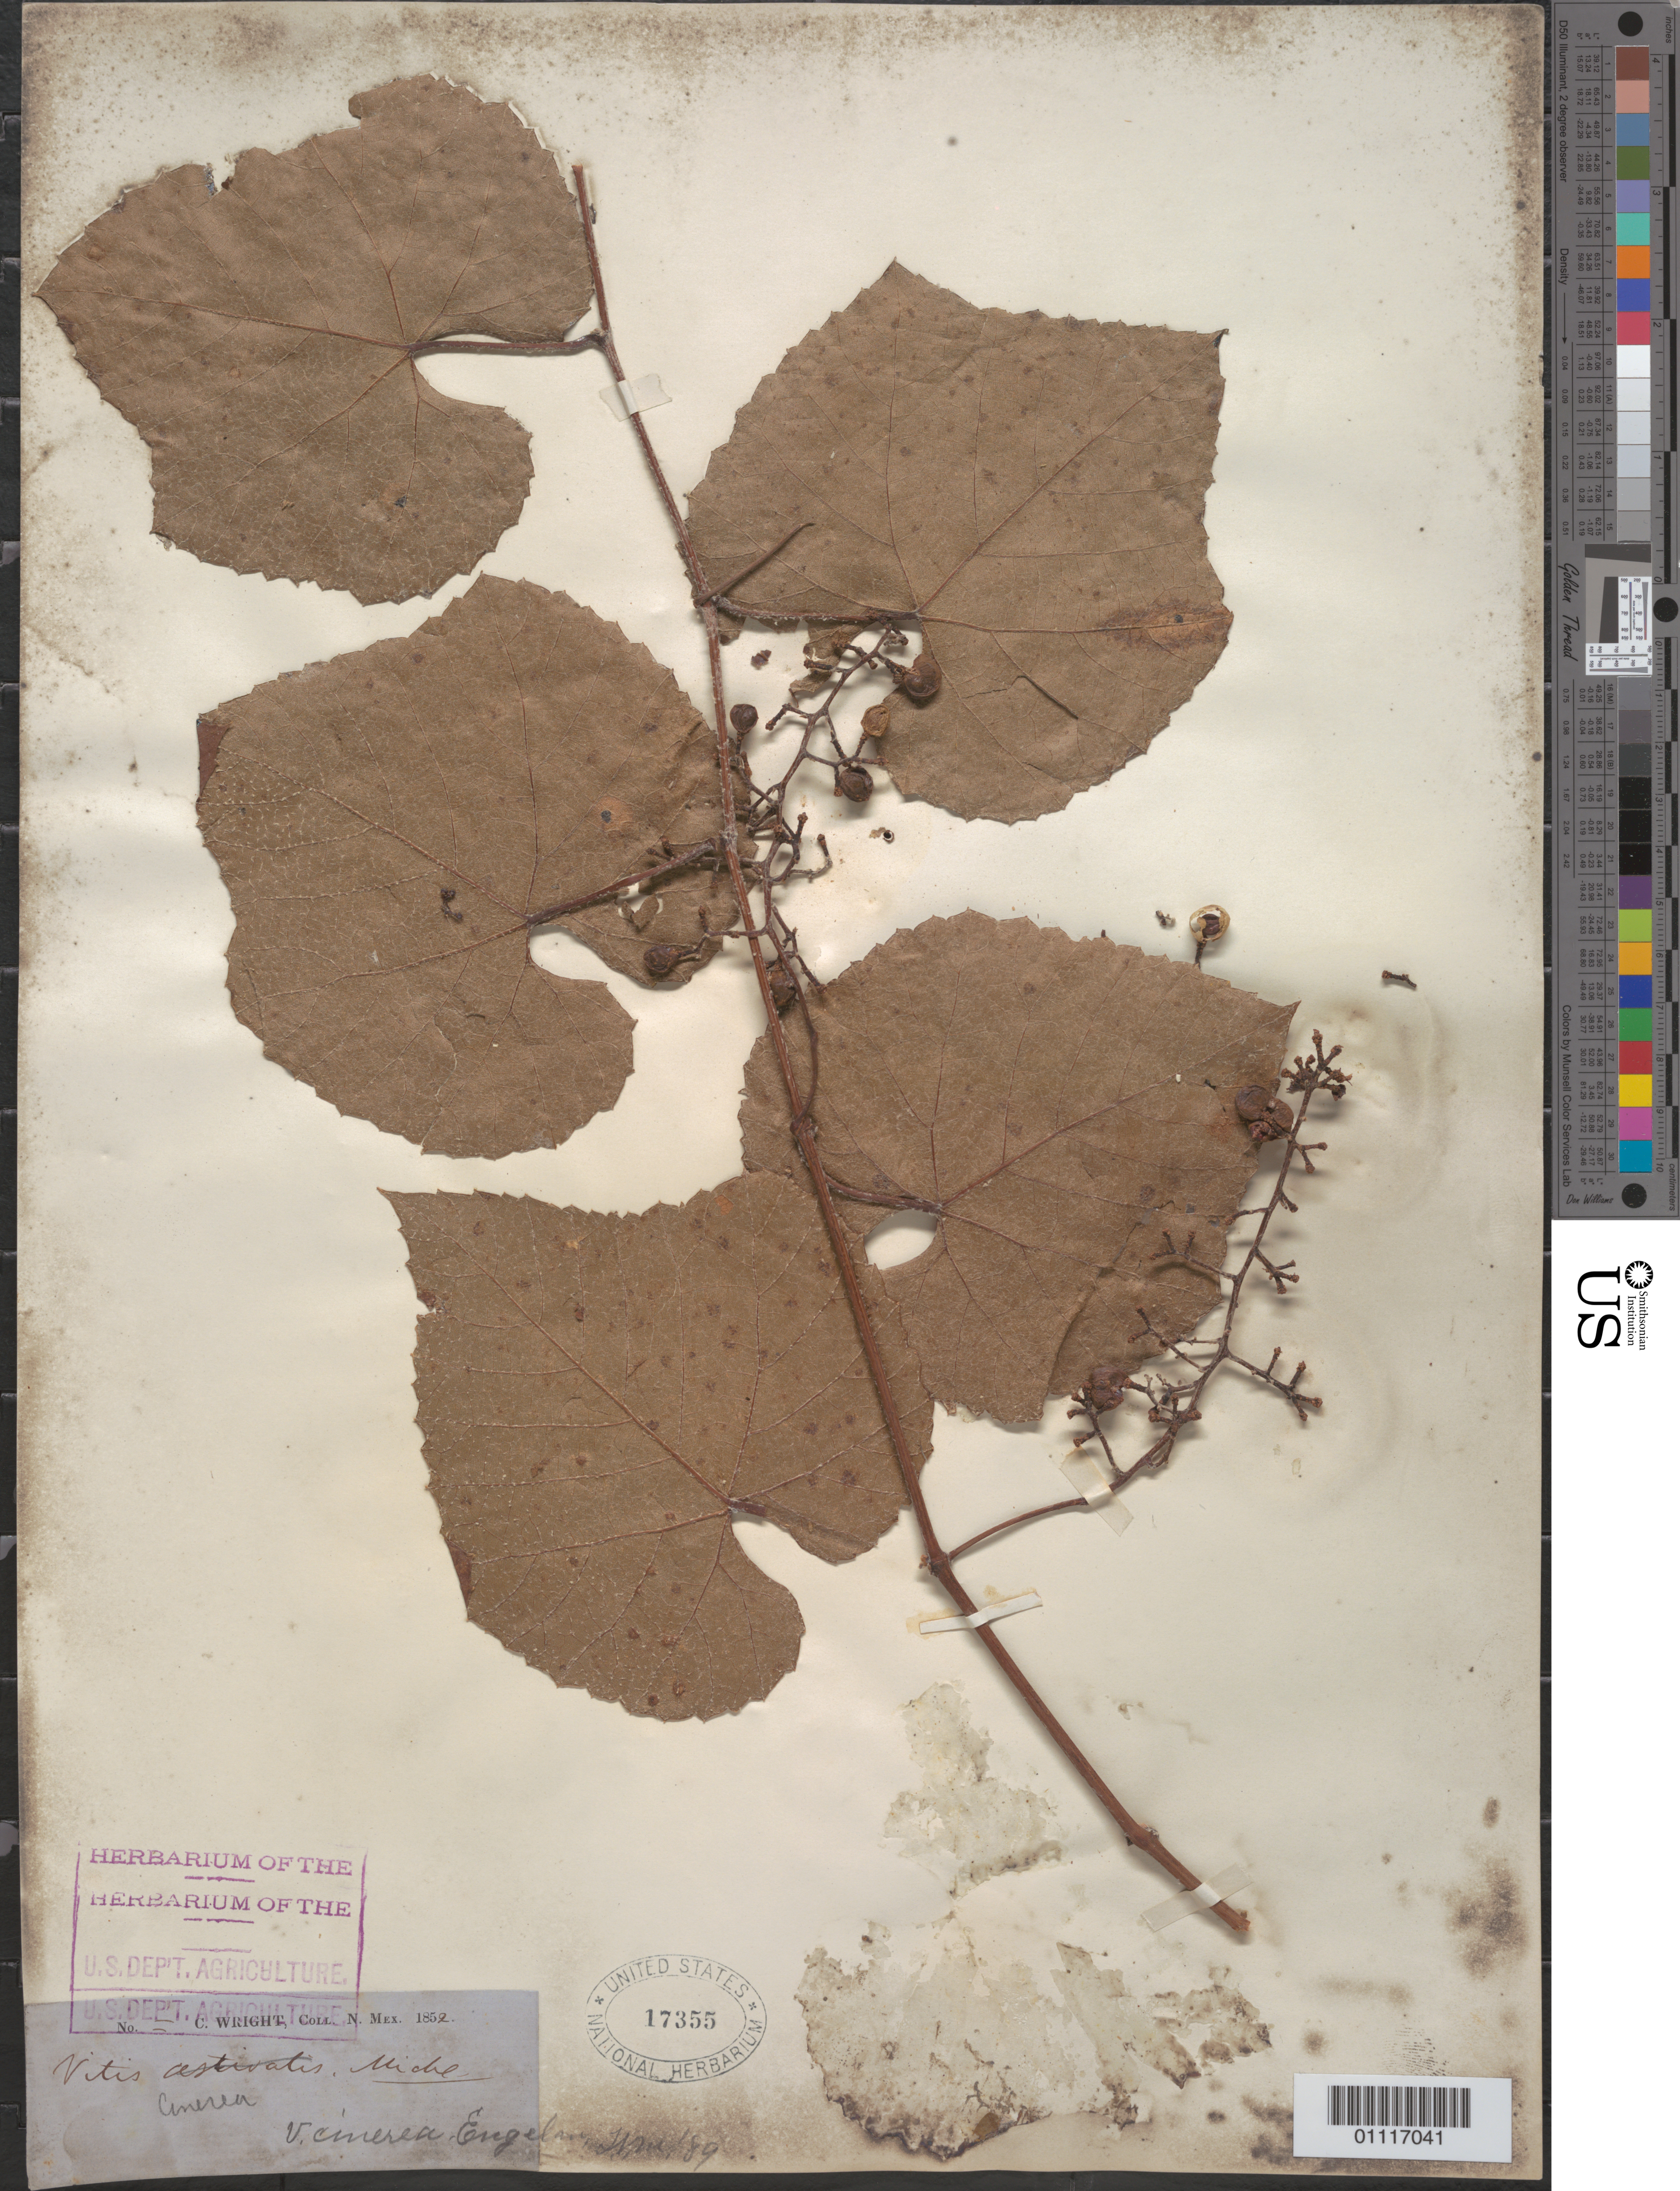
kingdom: Plantae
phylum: Tracheophyta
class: Magnoliopsida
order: Vitales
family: Vitaceae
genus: Vitis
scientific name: Vitis cinerea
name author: (Engelm.) Millardet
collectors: C. Wright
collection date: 1852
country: United States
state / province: New Mexico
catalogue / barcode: US 17355